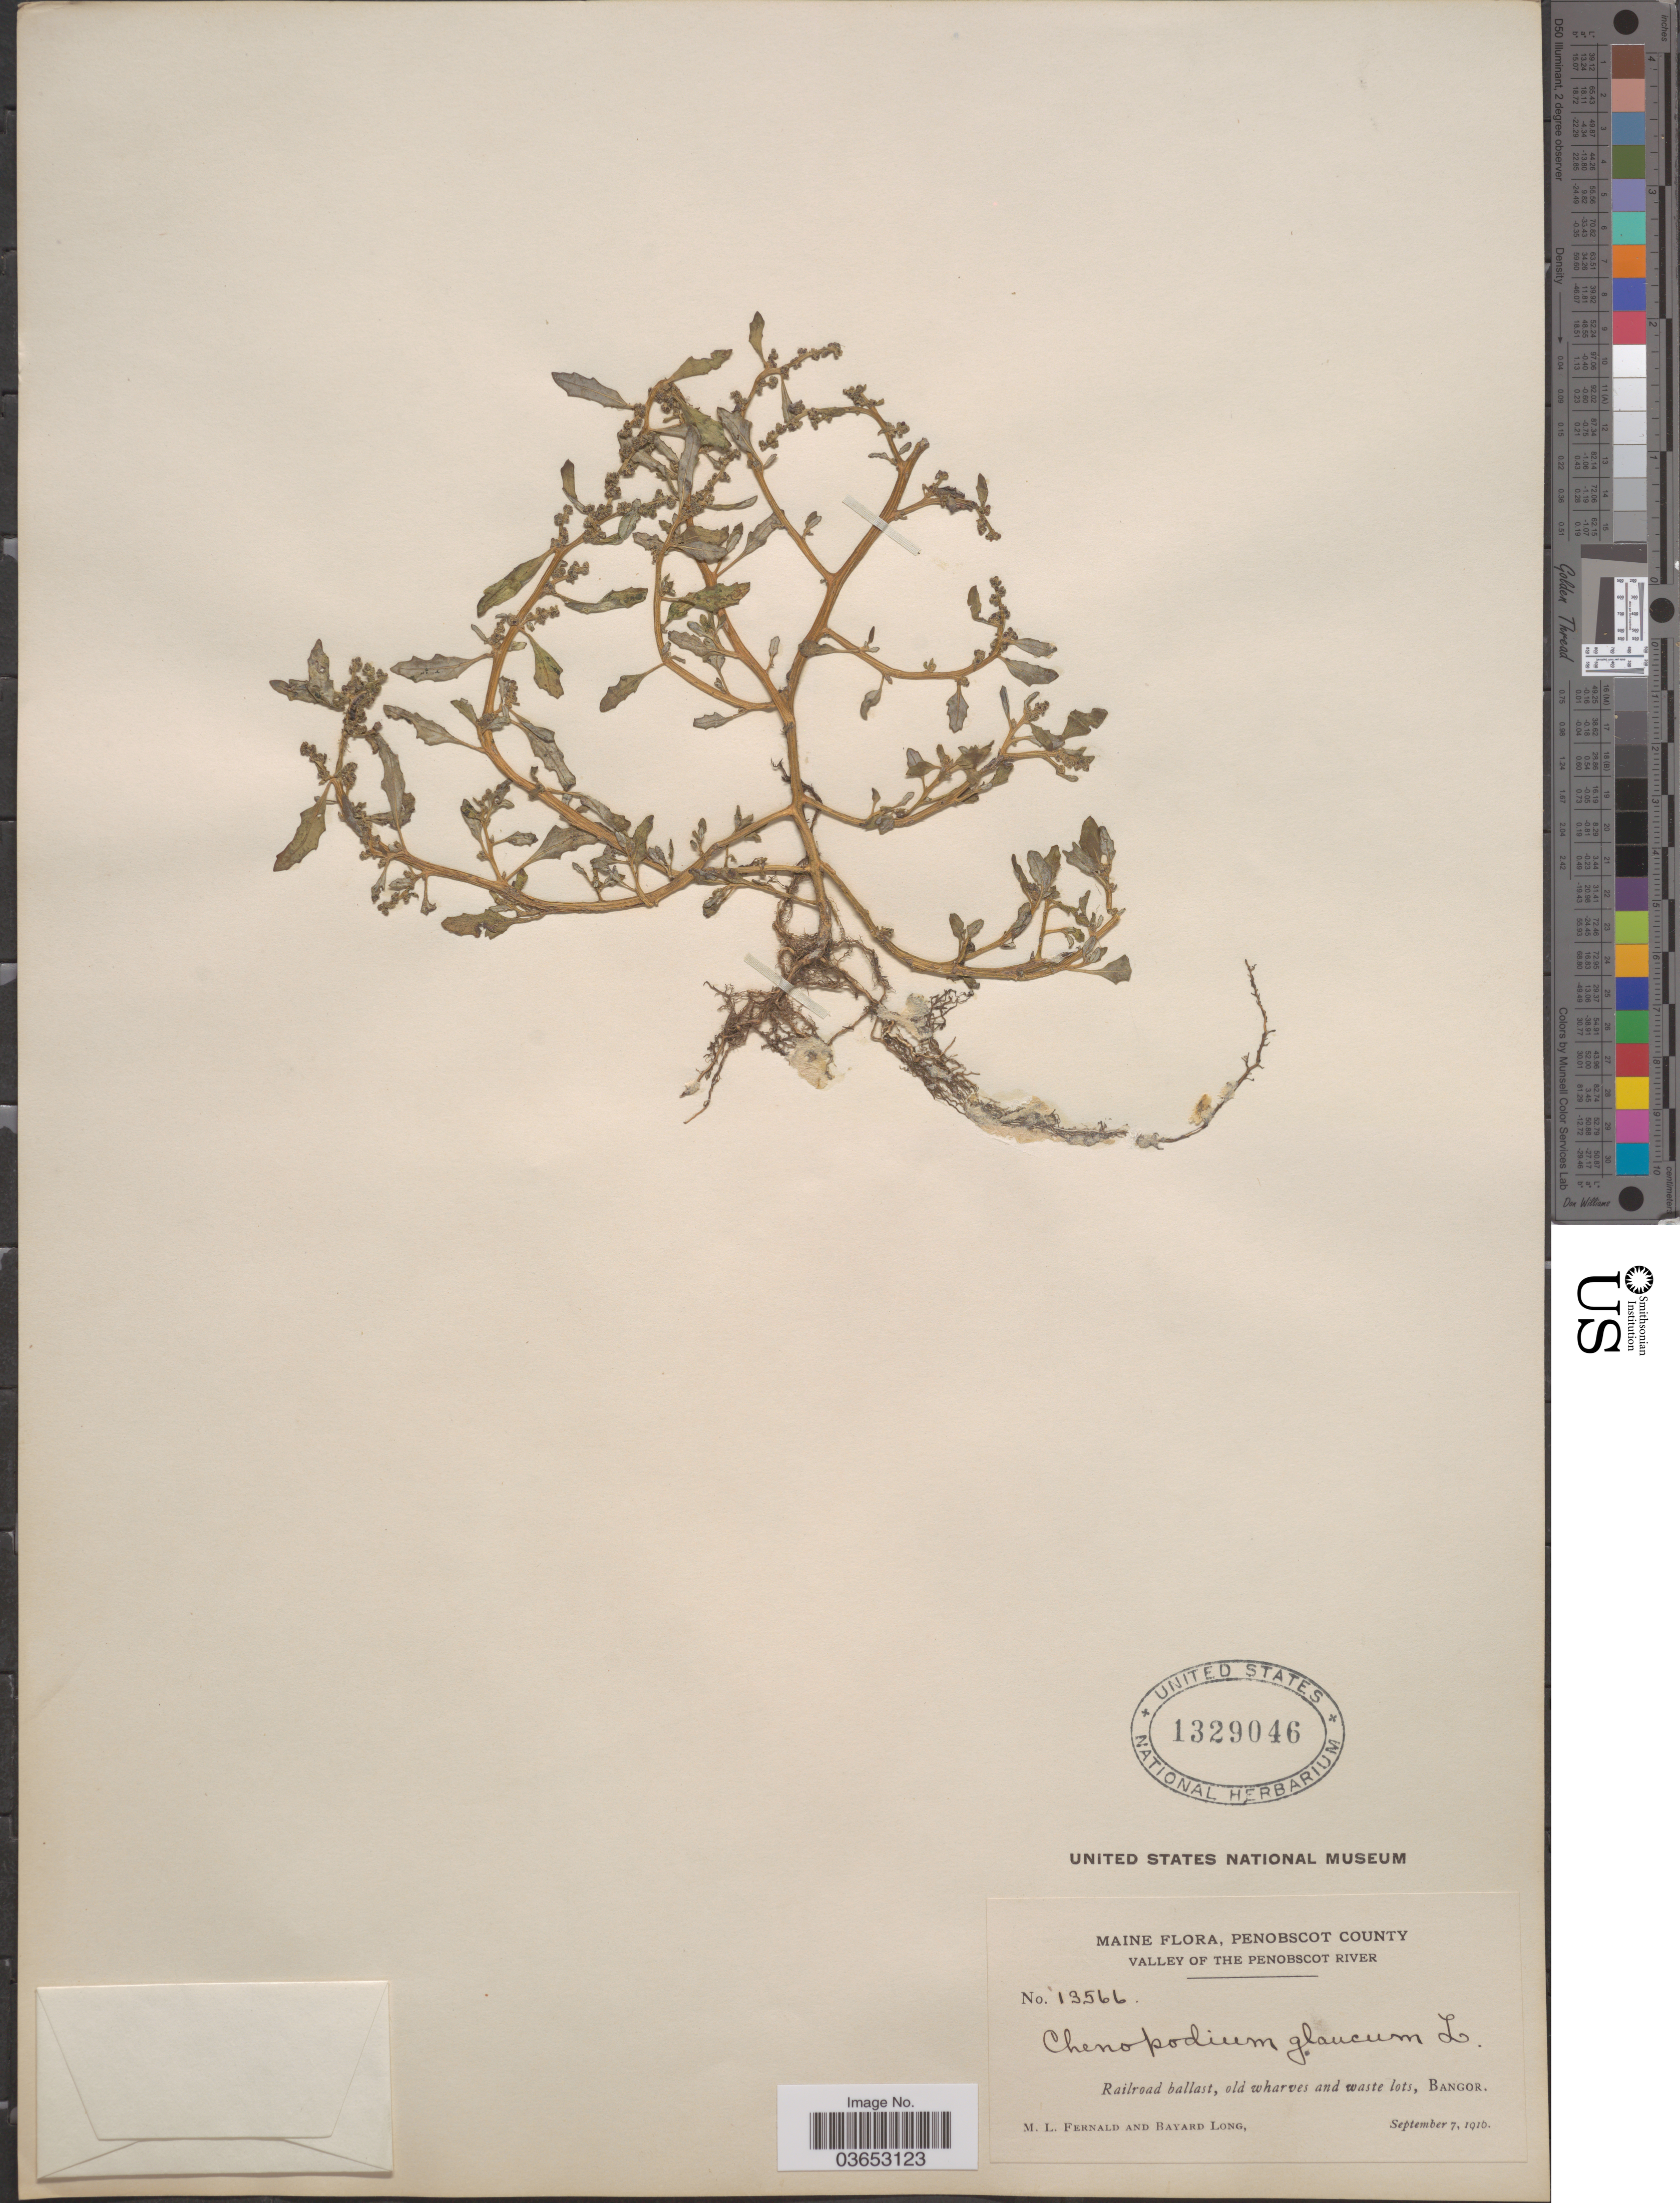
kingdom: Plantae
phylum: Tracheophyta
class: Magnoliopsida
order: Caryophyllales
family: Amaranthaceae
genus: Chenopodium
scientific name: Chenopodium glaucum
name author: L.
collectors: M. L. Fernald & B. Long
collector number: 13566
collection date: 1916-09-07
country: United States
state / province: Maine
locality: Penobscot County. Valley of the Penobscot River. Railroad ballast, Bangor.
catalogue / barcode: US 1329046